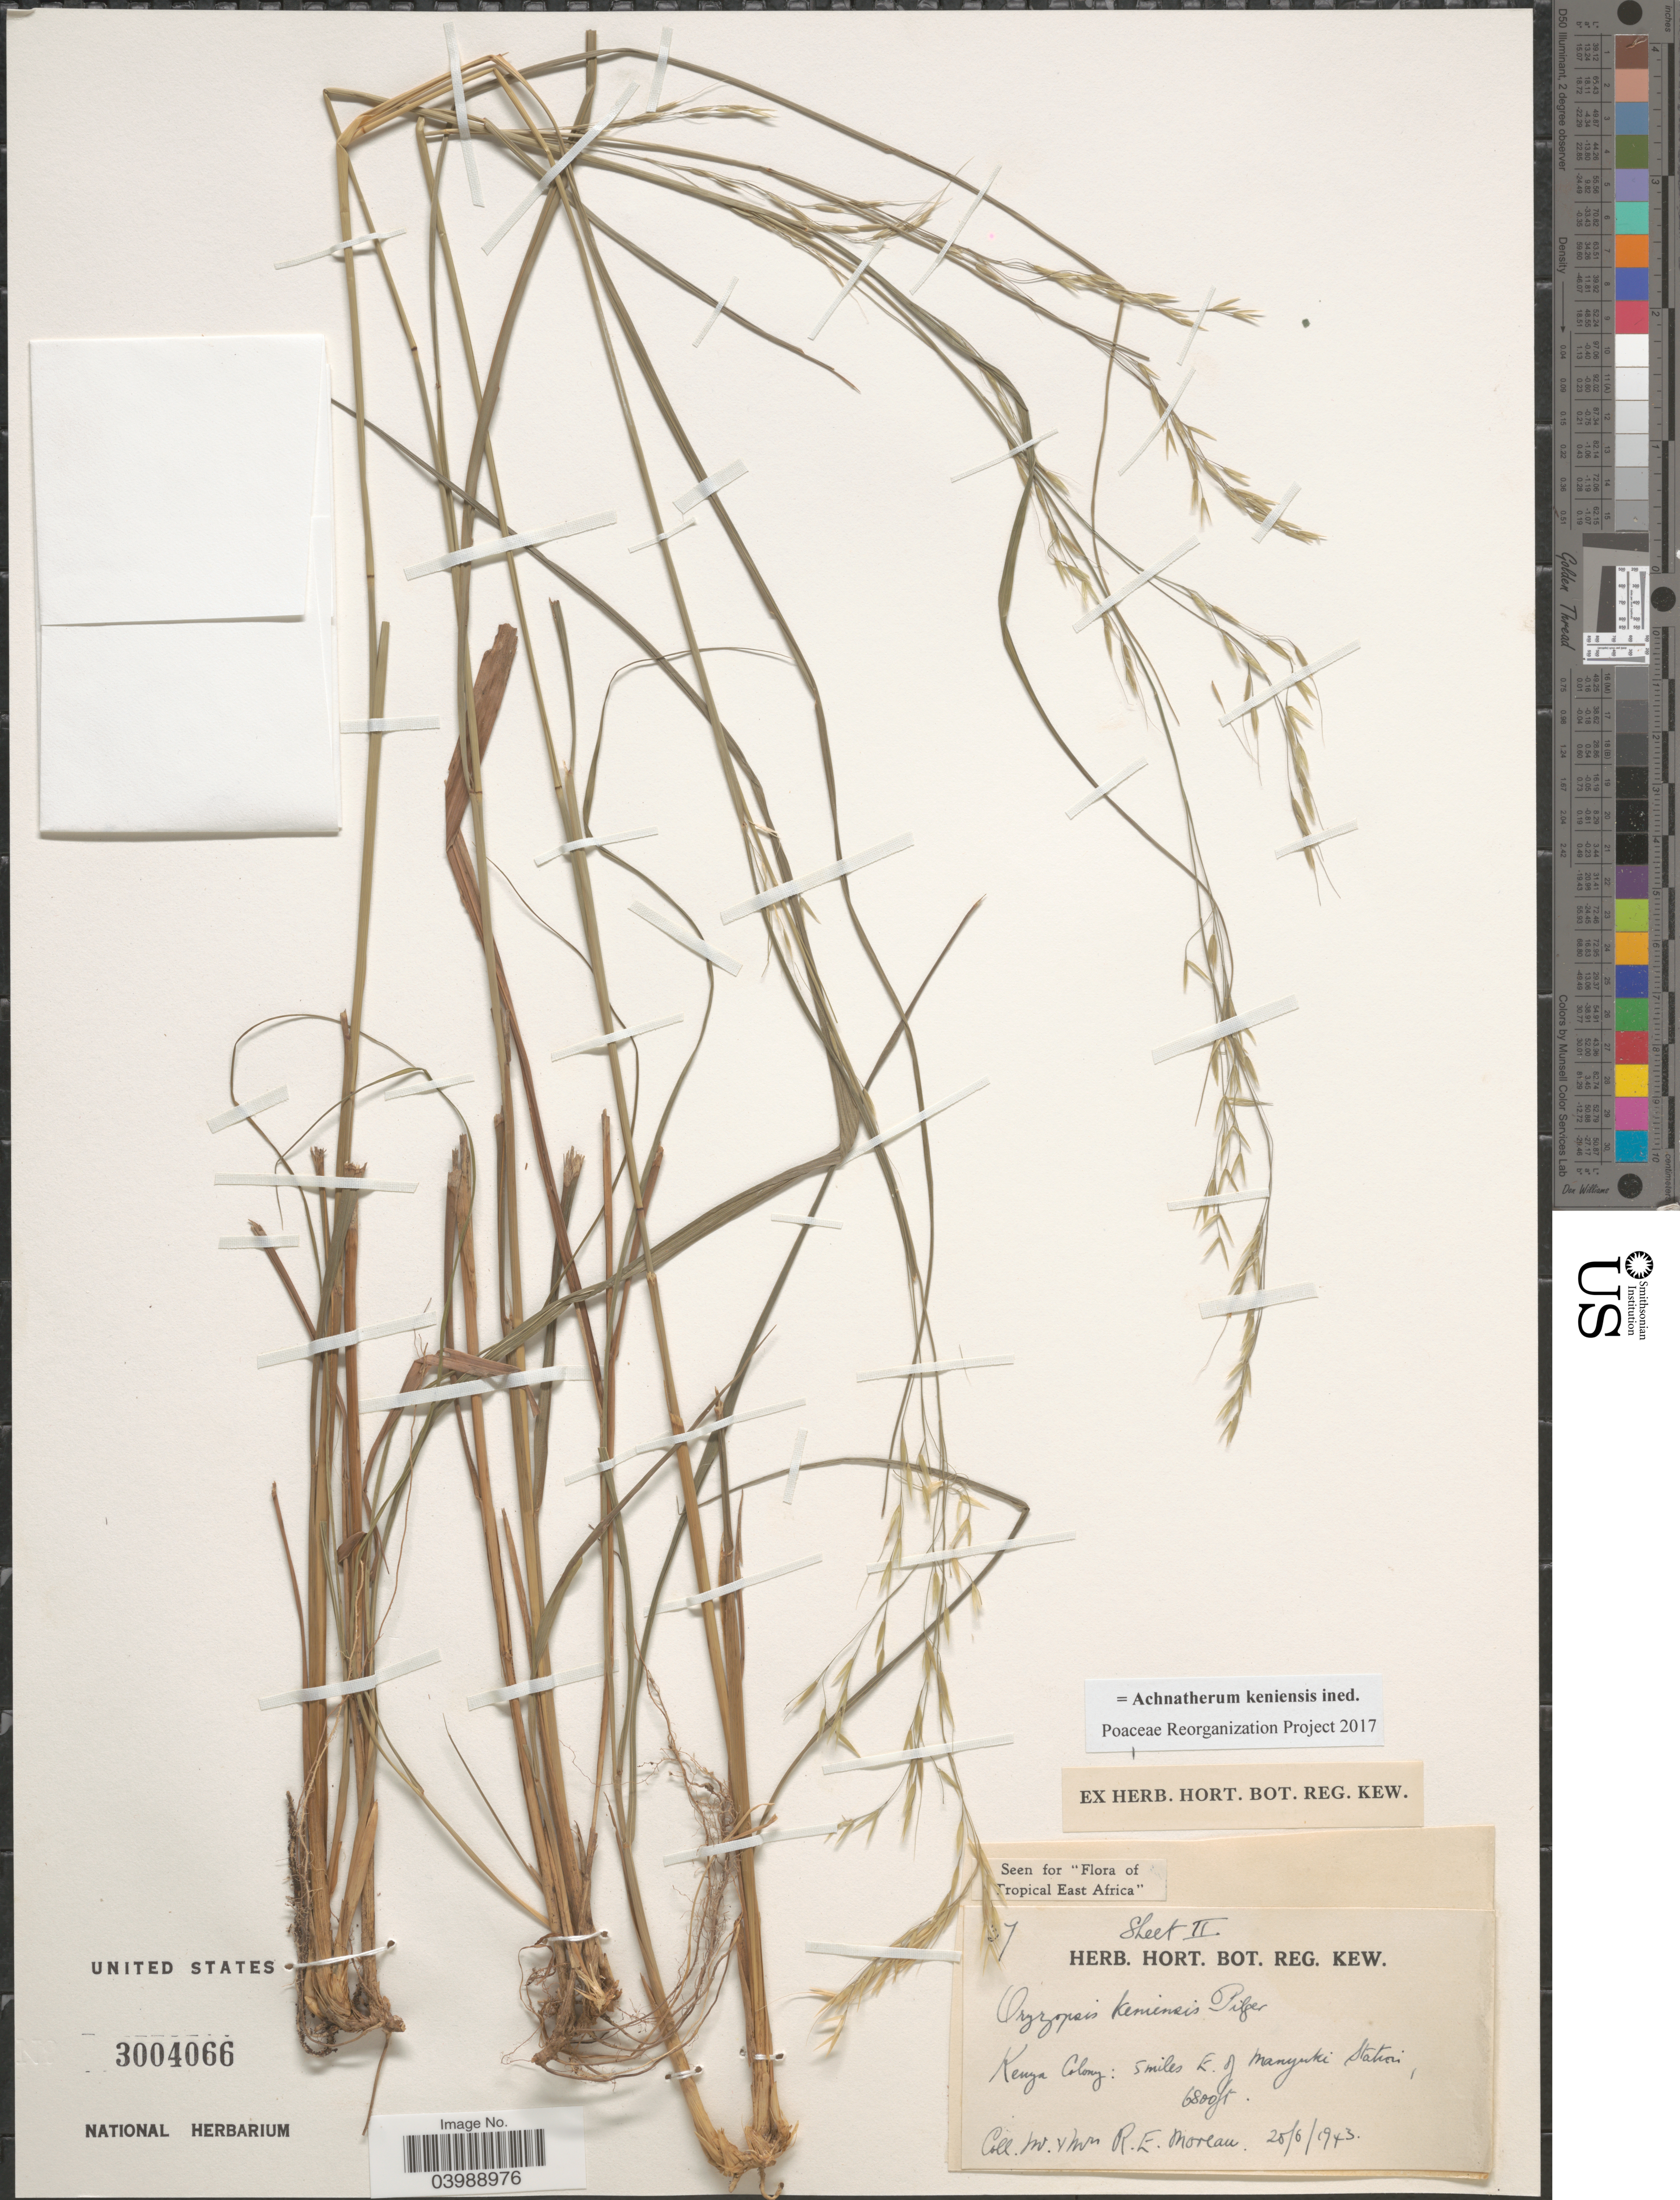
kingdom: Plantae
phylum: Tracheophyta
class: Liliopsida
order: Poales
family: Poaceae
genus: Achnatherum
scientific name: Achnatherum keniensis ined.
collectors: M. Moreau & R. Moreau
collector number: !7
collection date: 1943-06-28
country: Kenya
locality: Kenya Colony: 5 miles E. of Manyuki Station.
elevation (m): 2073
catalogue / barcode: US 3004066